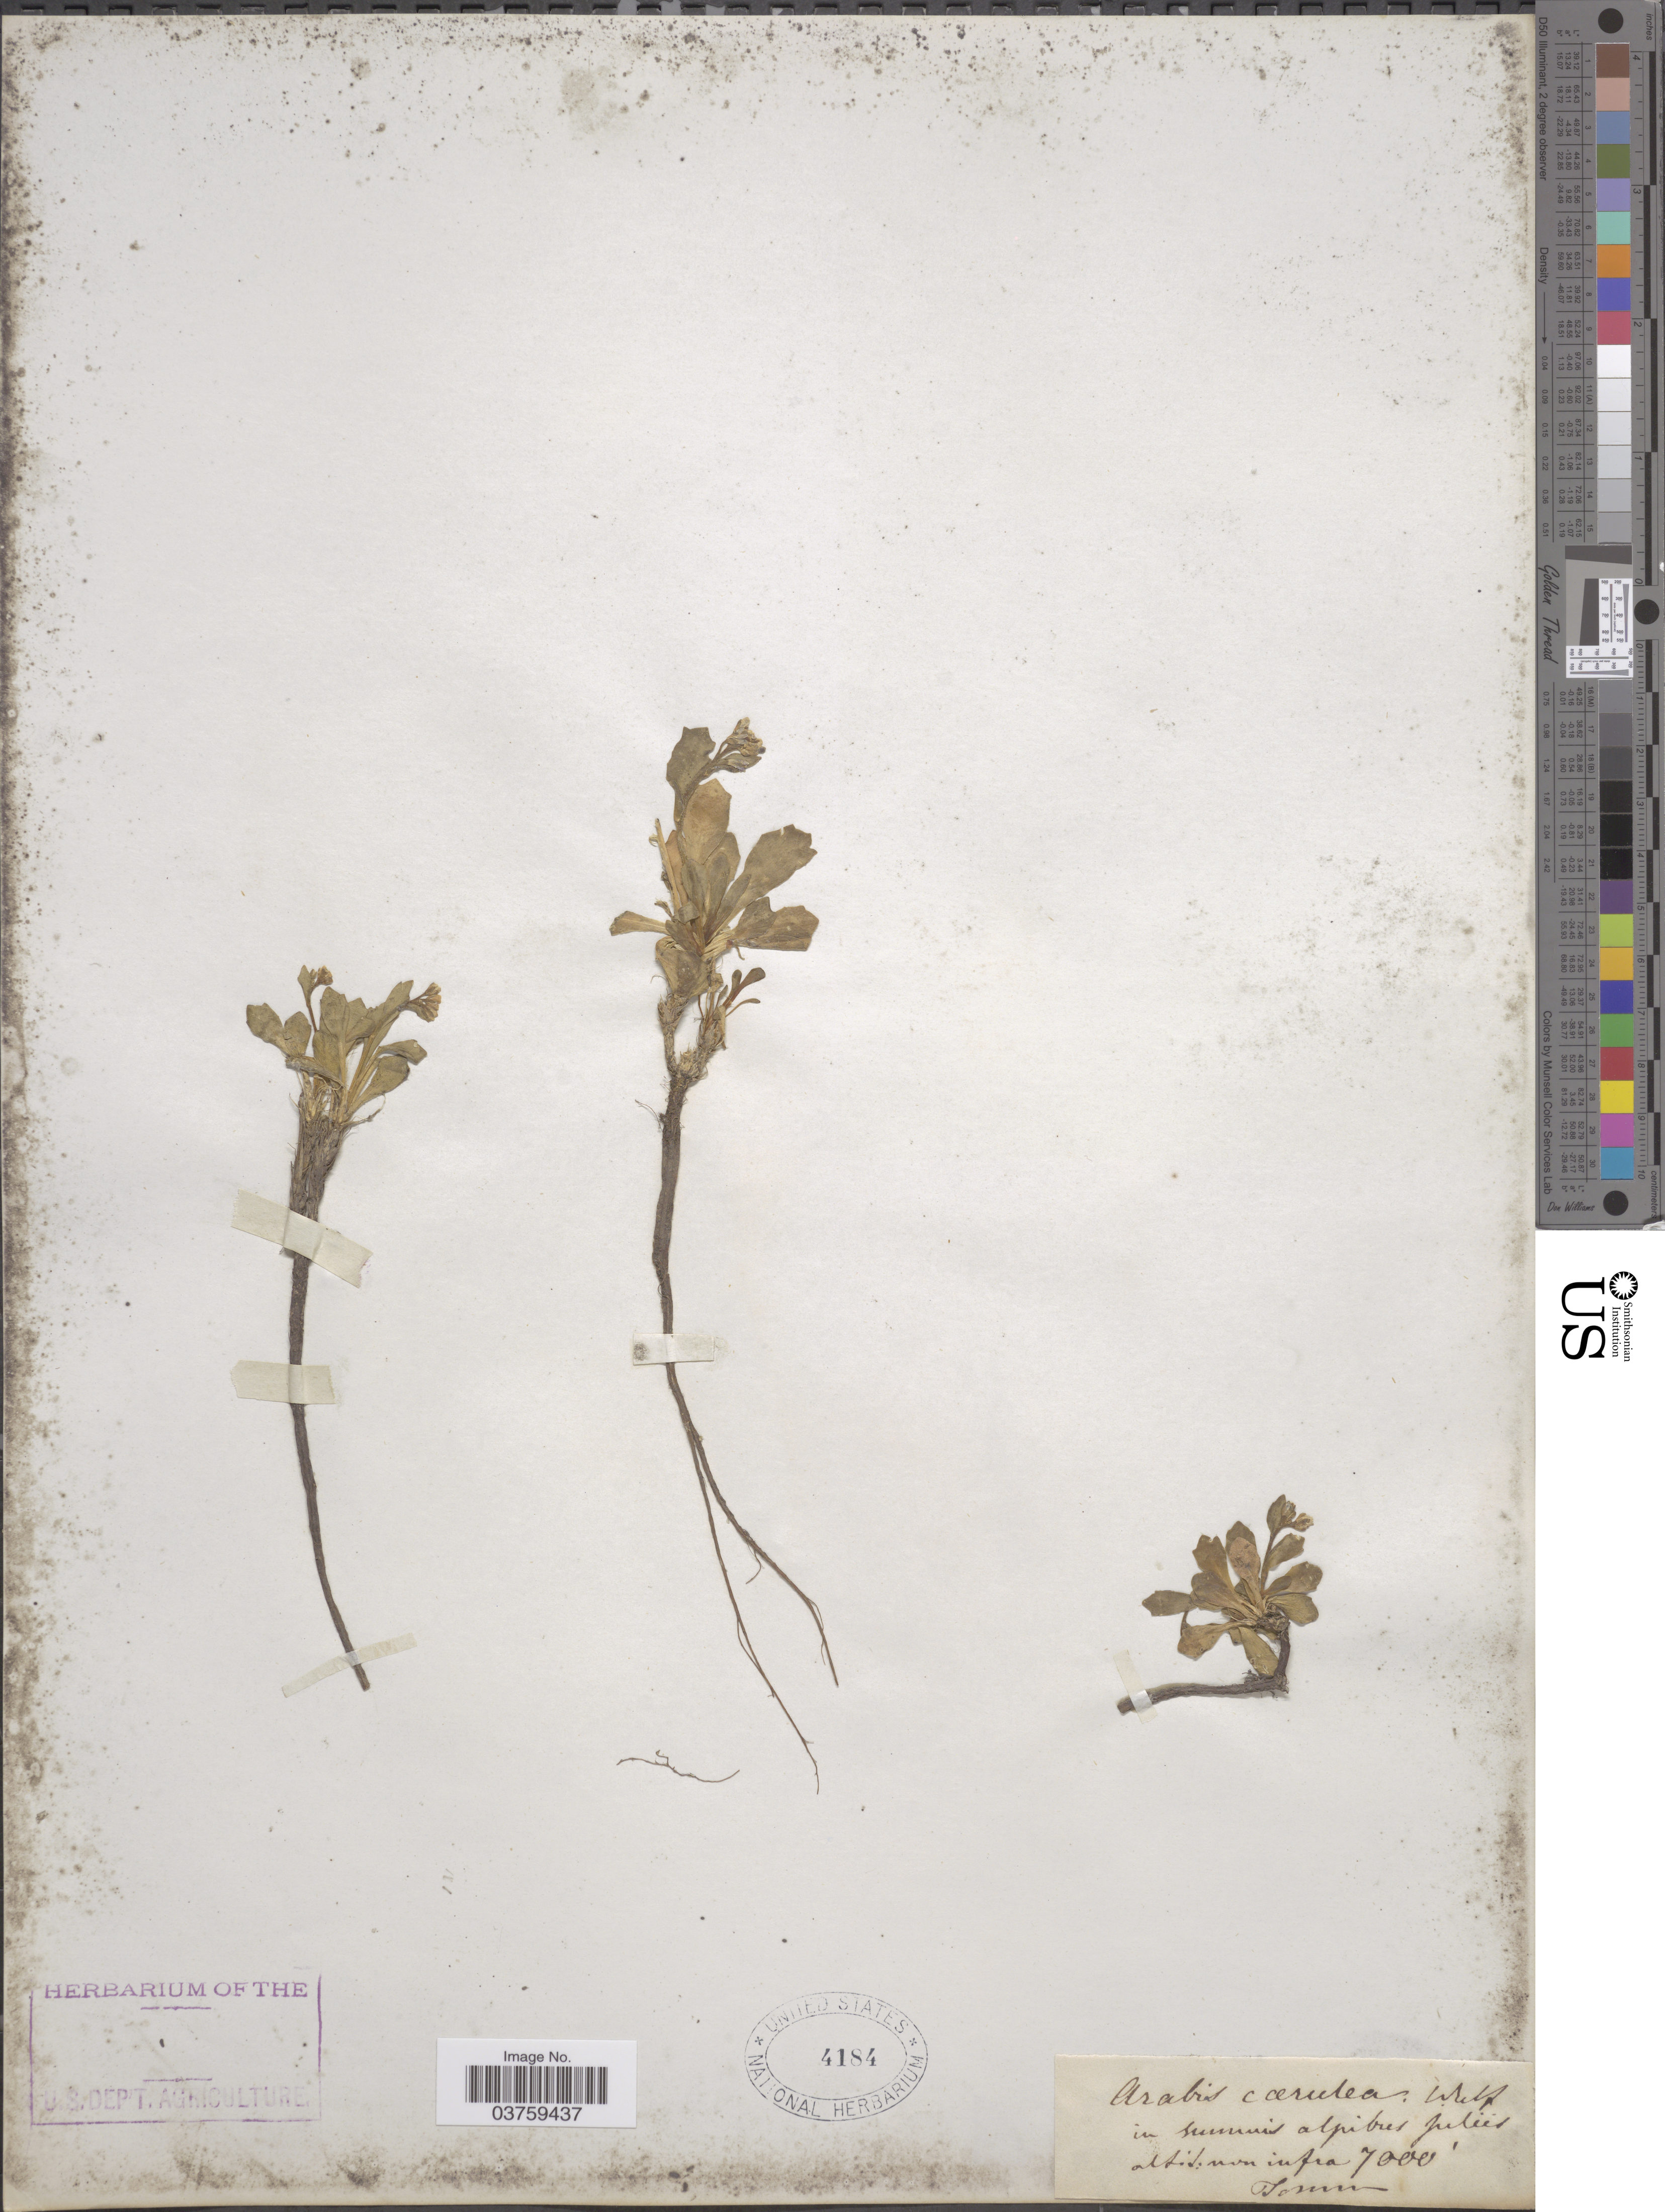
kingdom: Plantae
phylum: Tracheophyta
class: Magnoliopsida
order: Brassicales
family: Brassicaceae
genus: Arabis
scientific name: Arabis caerulea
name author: Haenke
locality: In sumnuis alpibus Julüs alsid nun unfra.*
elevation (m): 2134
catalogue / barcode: US 4184